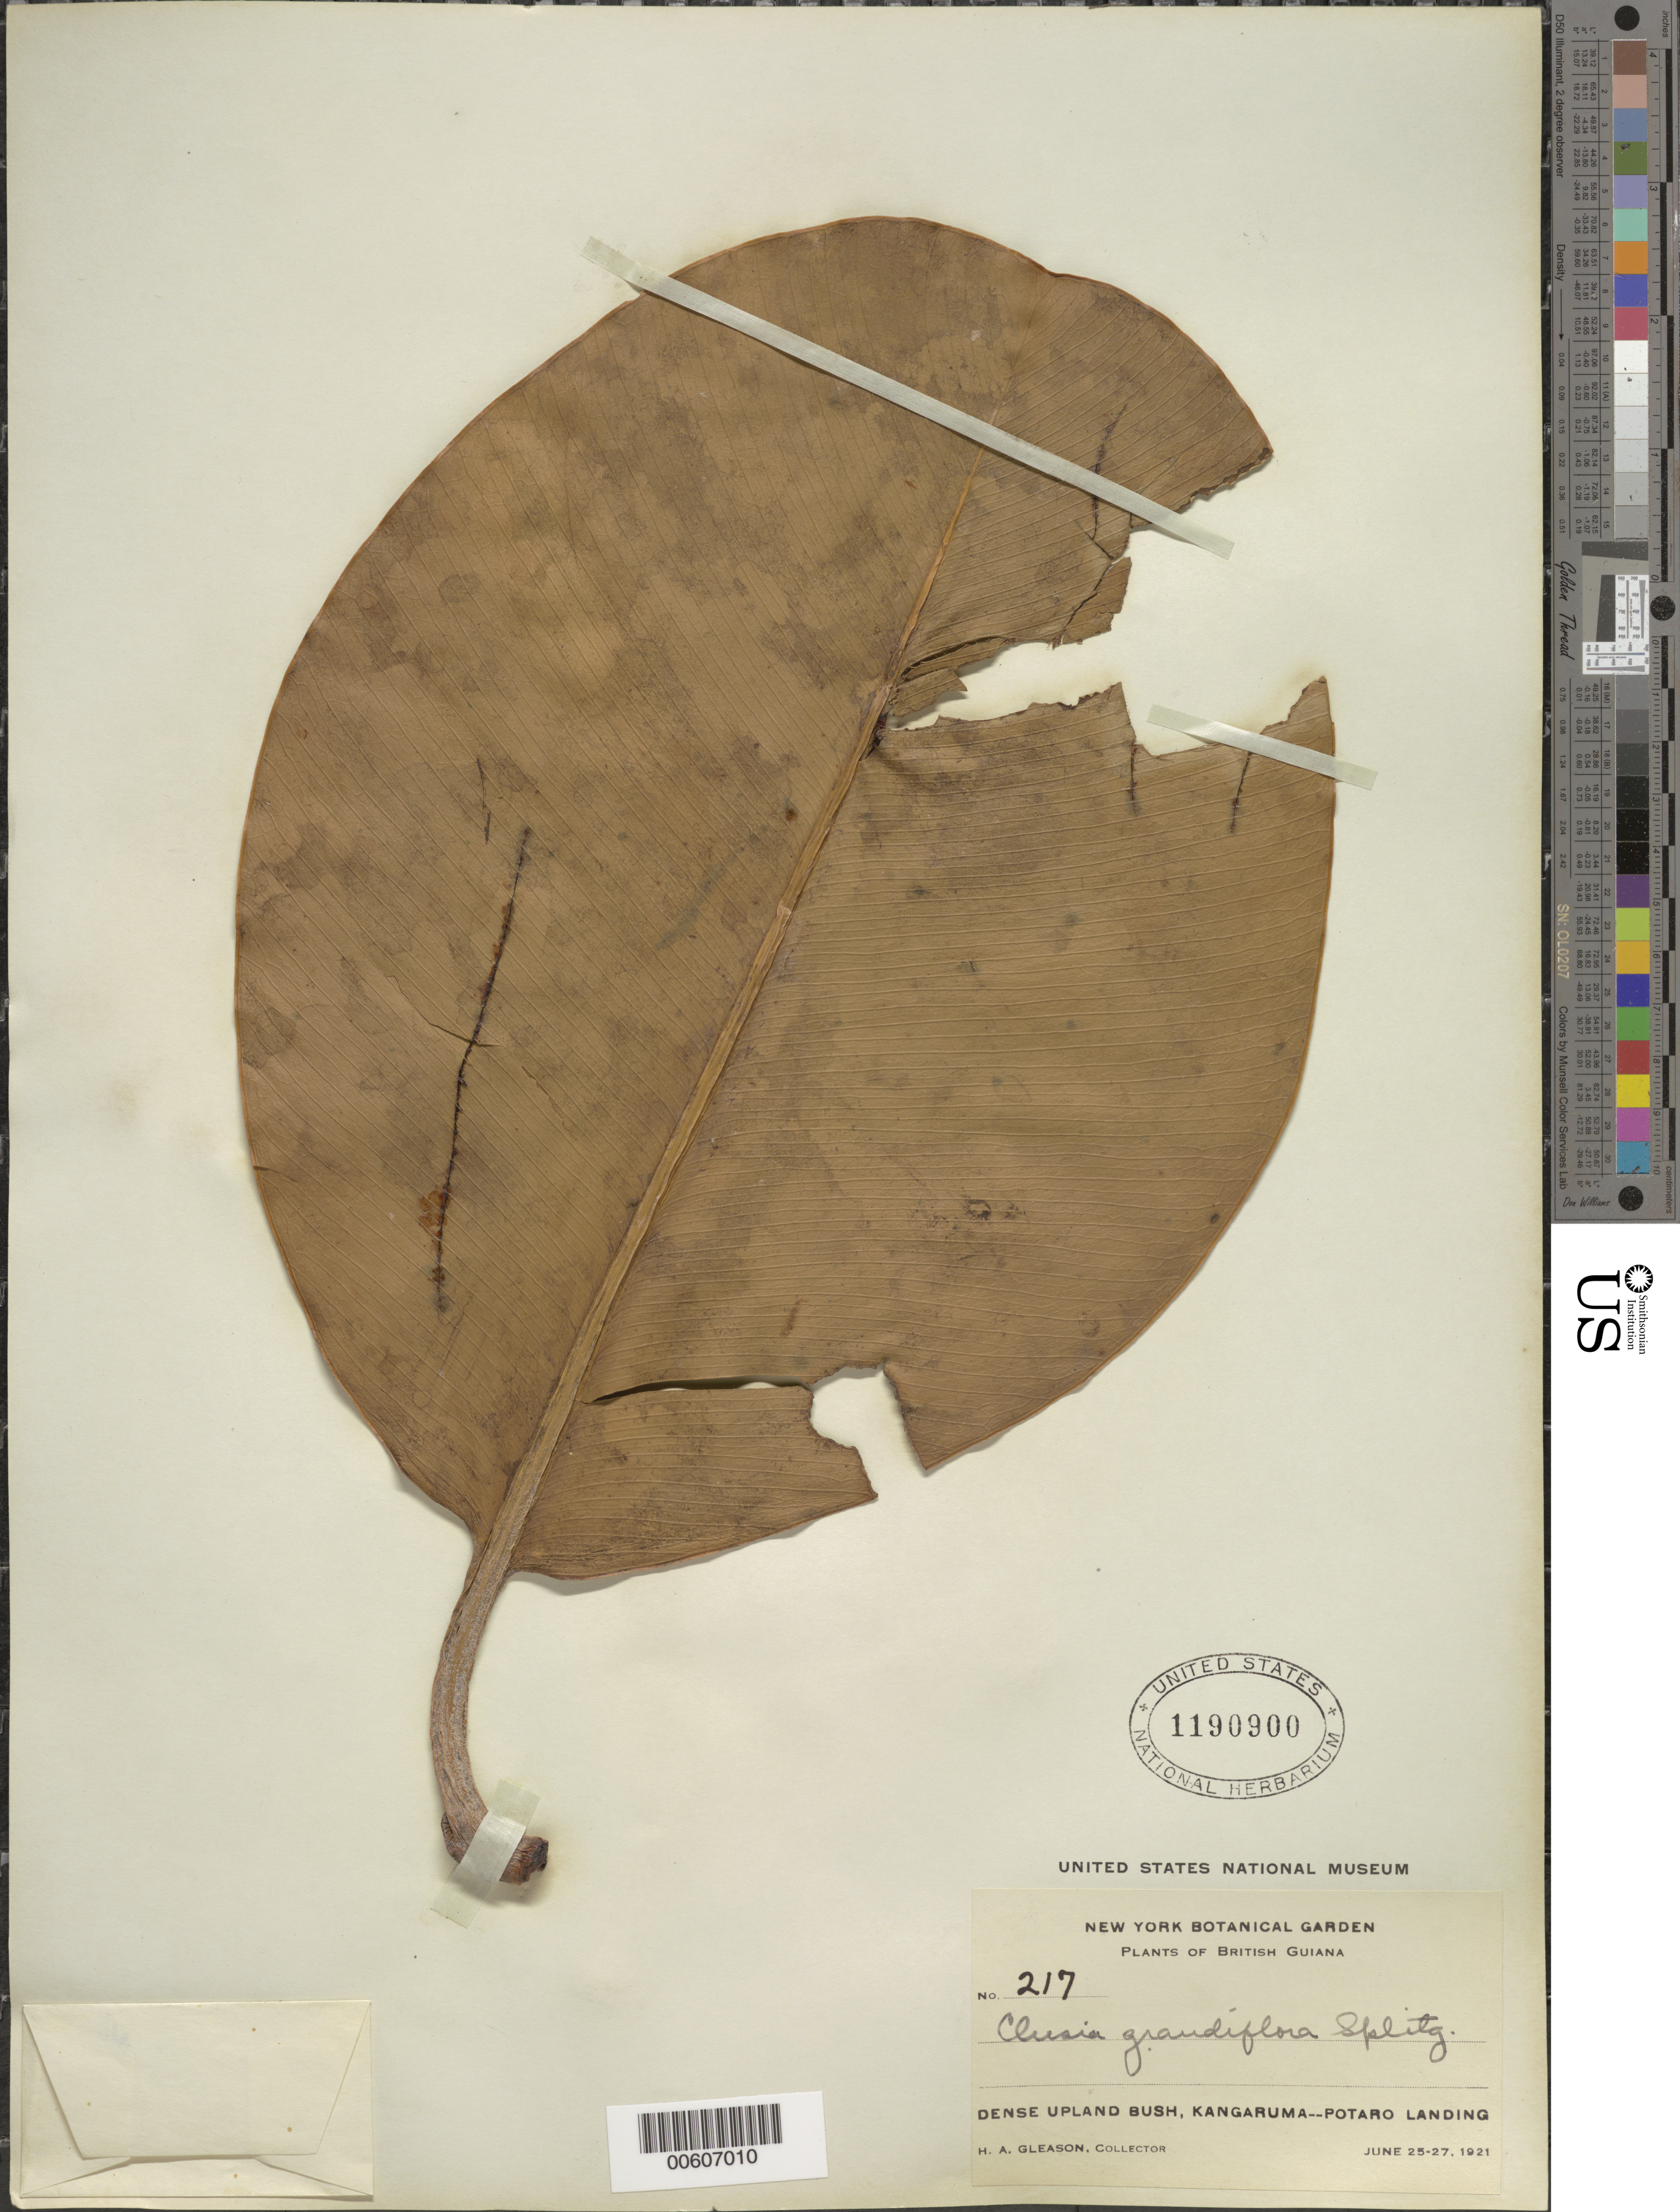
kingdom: Plantae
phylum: Tracheophyta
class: Magnoliopsida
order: Malpighiales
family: Clusiaceae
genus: Clusia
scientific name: Clusia grandiflora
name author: Splitg.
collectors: H. A. Gleason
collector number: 217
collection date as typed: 25-Jun-21 to 27-Jun-21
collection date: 1921-06-25/1921-06-27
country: Guyana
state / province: Potaro-Siparuni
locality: Kangaruma, Potaro Landing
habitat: Dense upland bush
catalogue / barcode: US 1190900